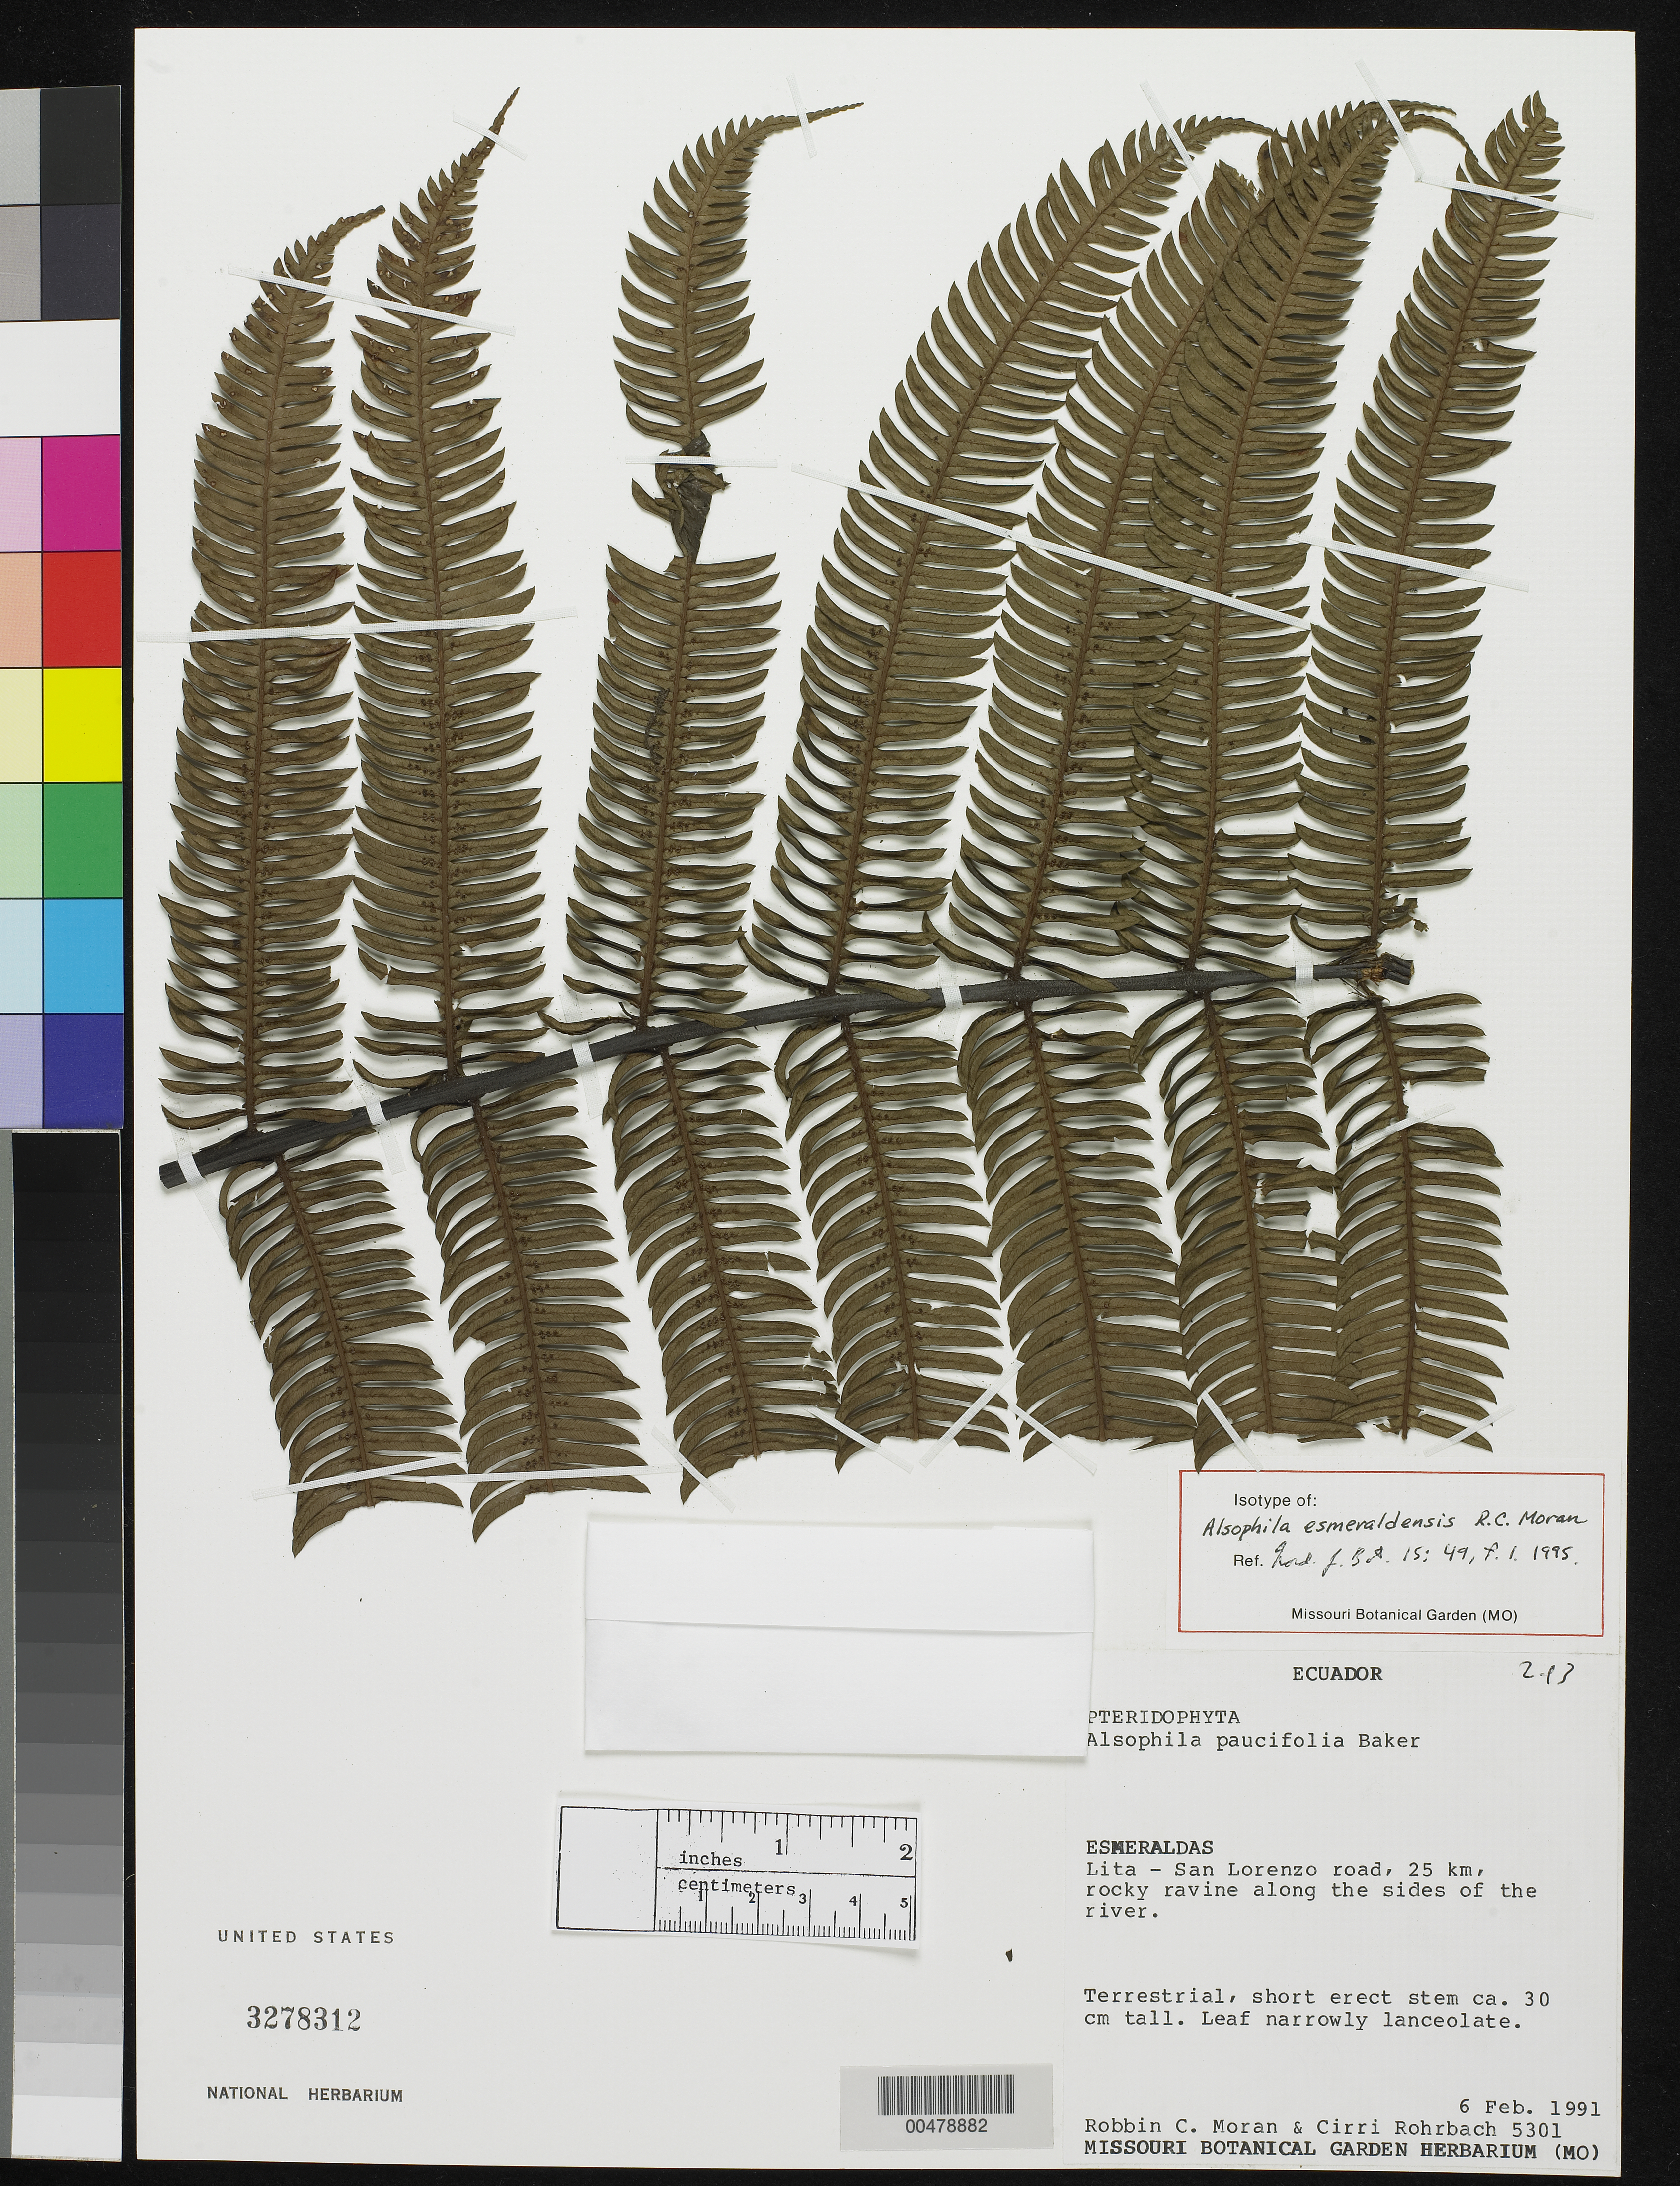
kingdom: Plantae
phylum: Tracheophyta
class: Polypodiopsida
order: Cyatheales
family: Cyatheaceae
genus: Alsophila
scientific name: Alsophila esmeraldensis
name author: R.C. Moran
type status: Isotype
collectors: R. C. Moran & C. K. Rohrbach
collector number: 5301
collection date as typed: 06 Feb 1991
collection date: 1991-02-06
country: Ecuador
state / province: Esmeraldas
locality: Lita-San Lorenzo Road, 25 km.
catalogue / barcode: US 3278312